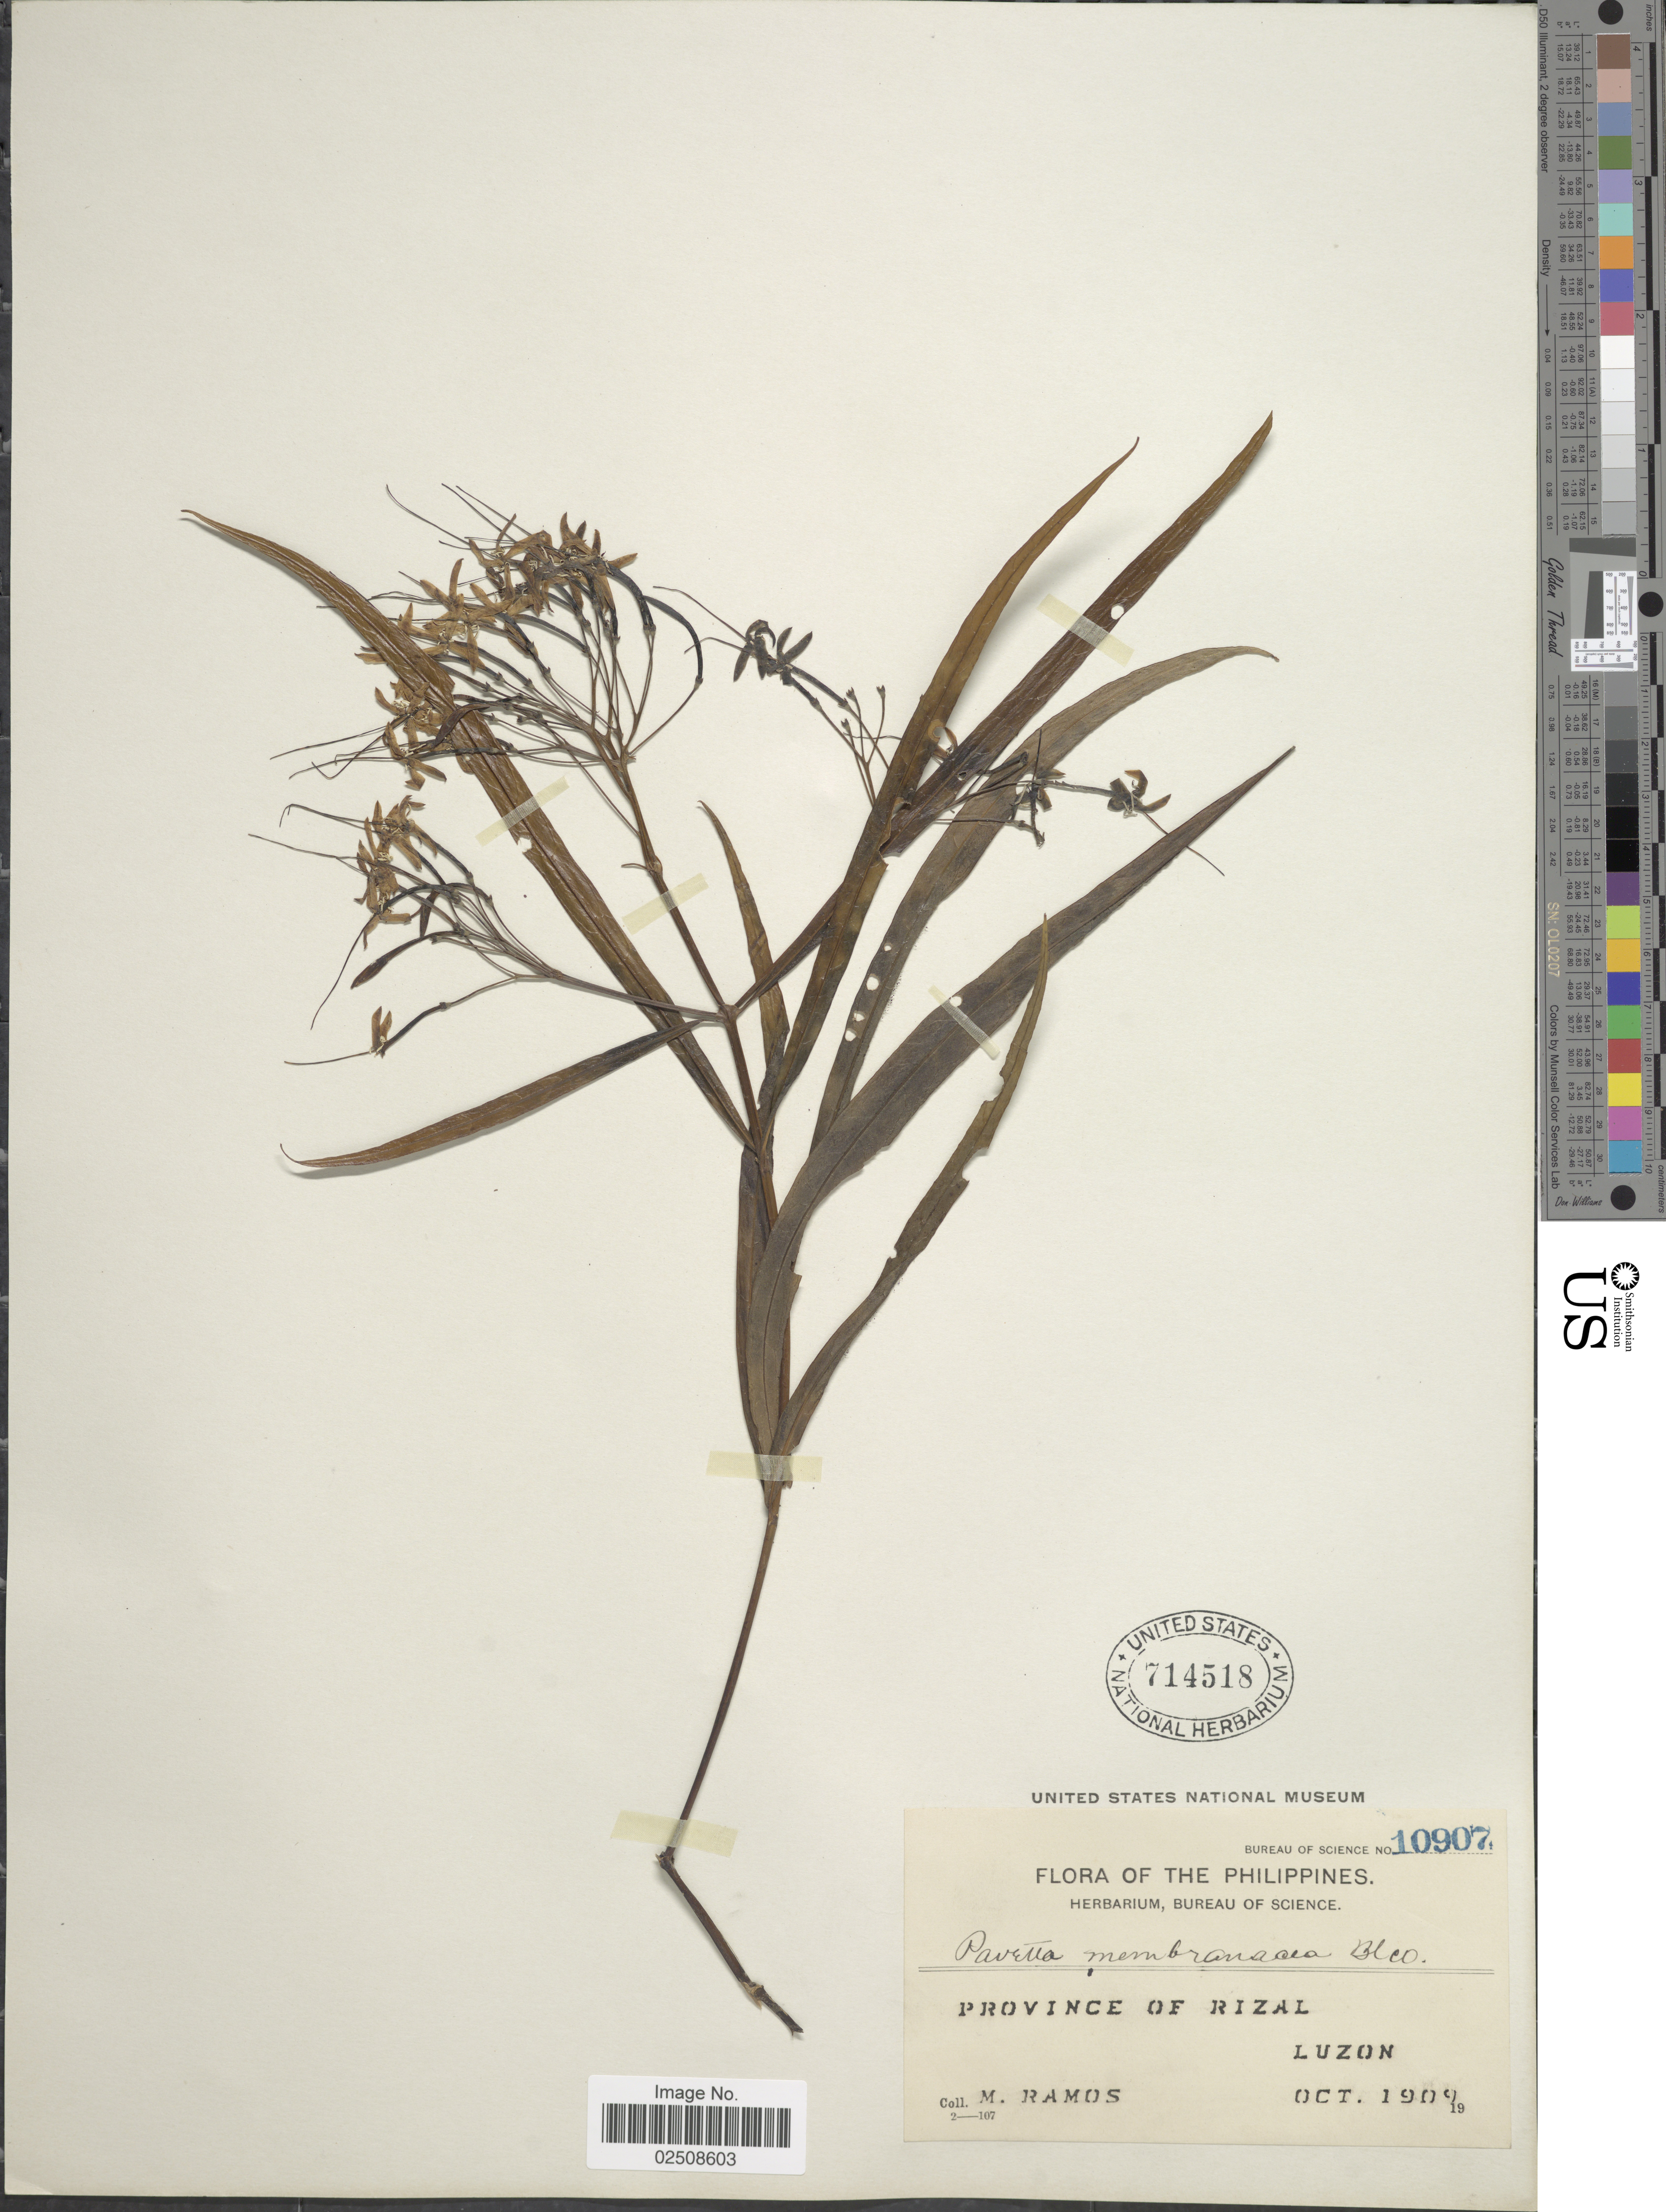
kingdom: Plantae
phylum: Tracheophyta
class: Magnoliopsida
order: Gentianales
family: Rubiaceae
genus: Pavetta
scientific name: Pavetta membranacea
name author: Blanco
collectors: M. Ramos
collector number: Bureau of Science 10907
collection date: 1909-10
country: Philippines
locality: Province of Rizal. Luzon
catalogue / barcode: US 714518